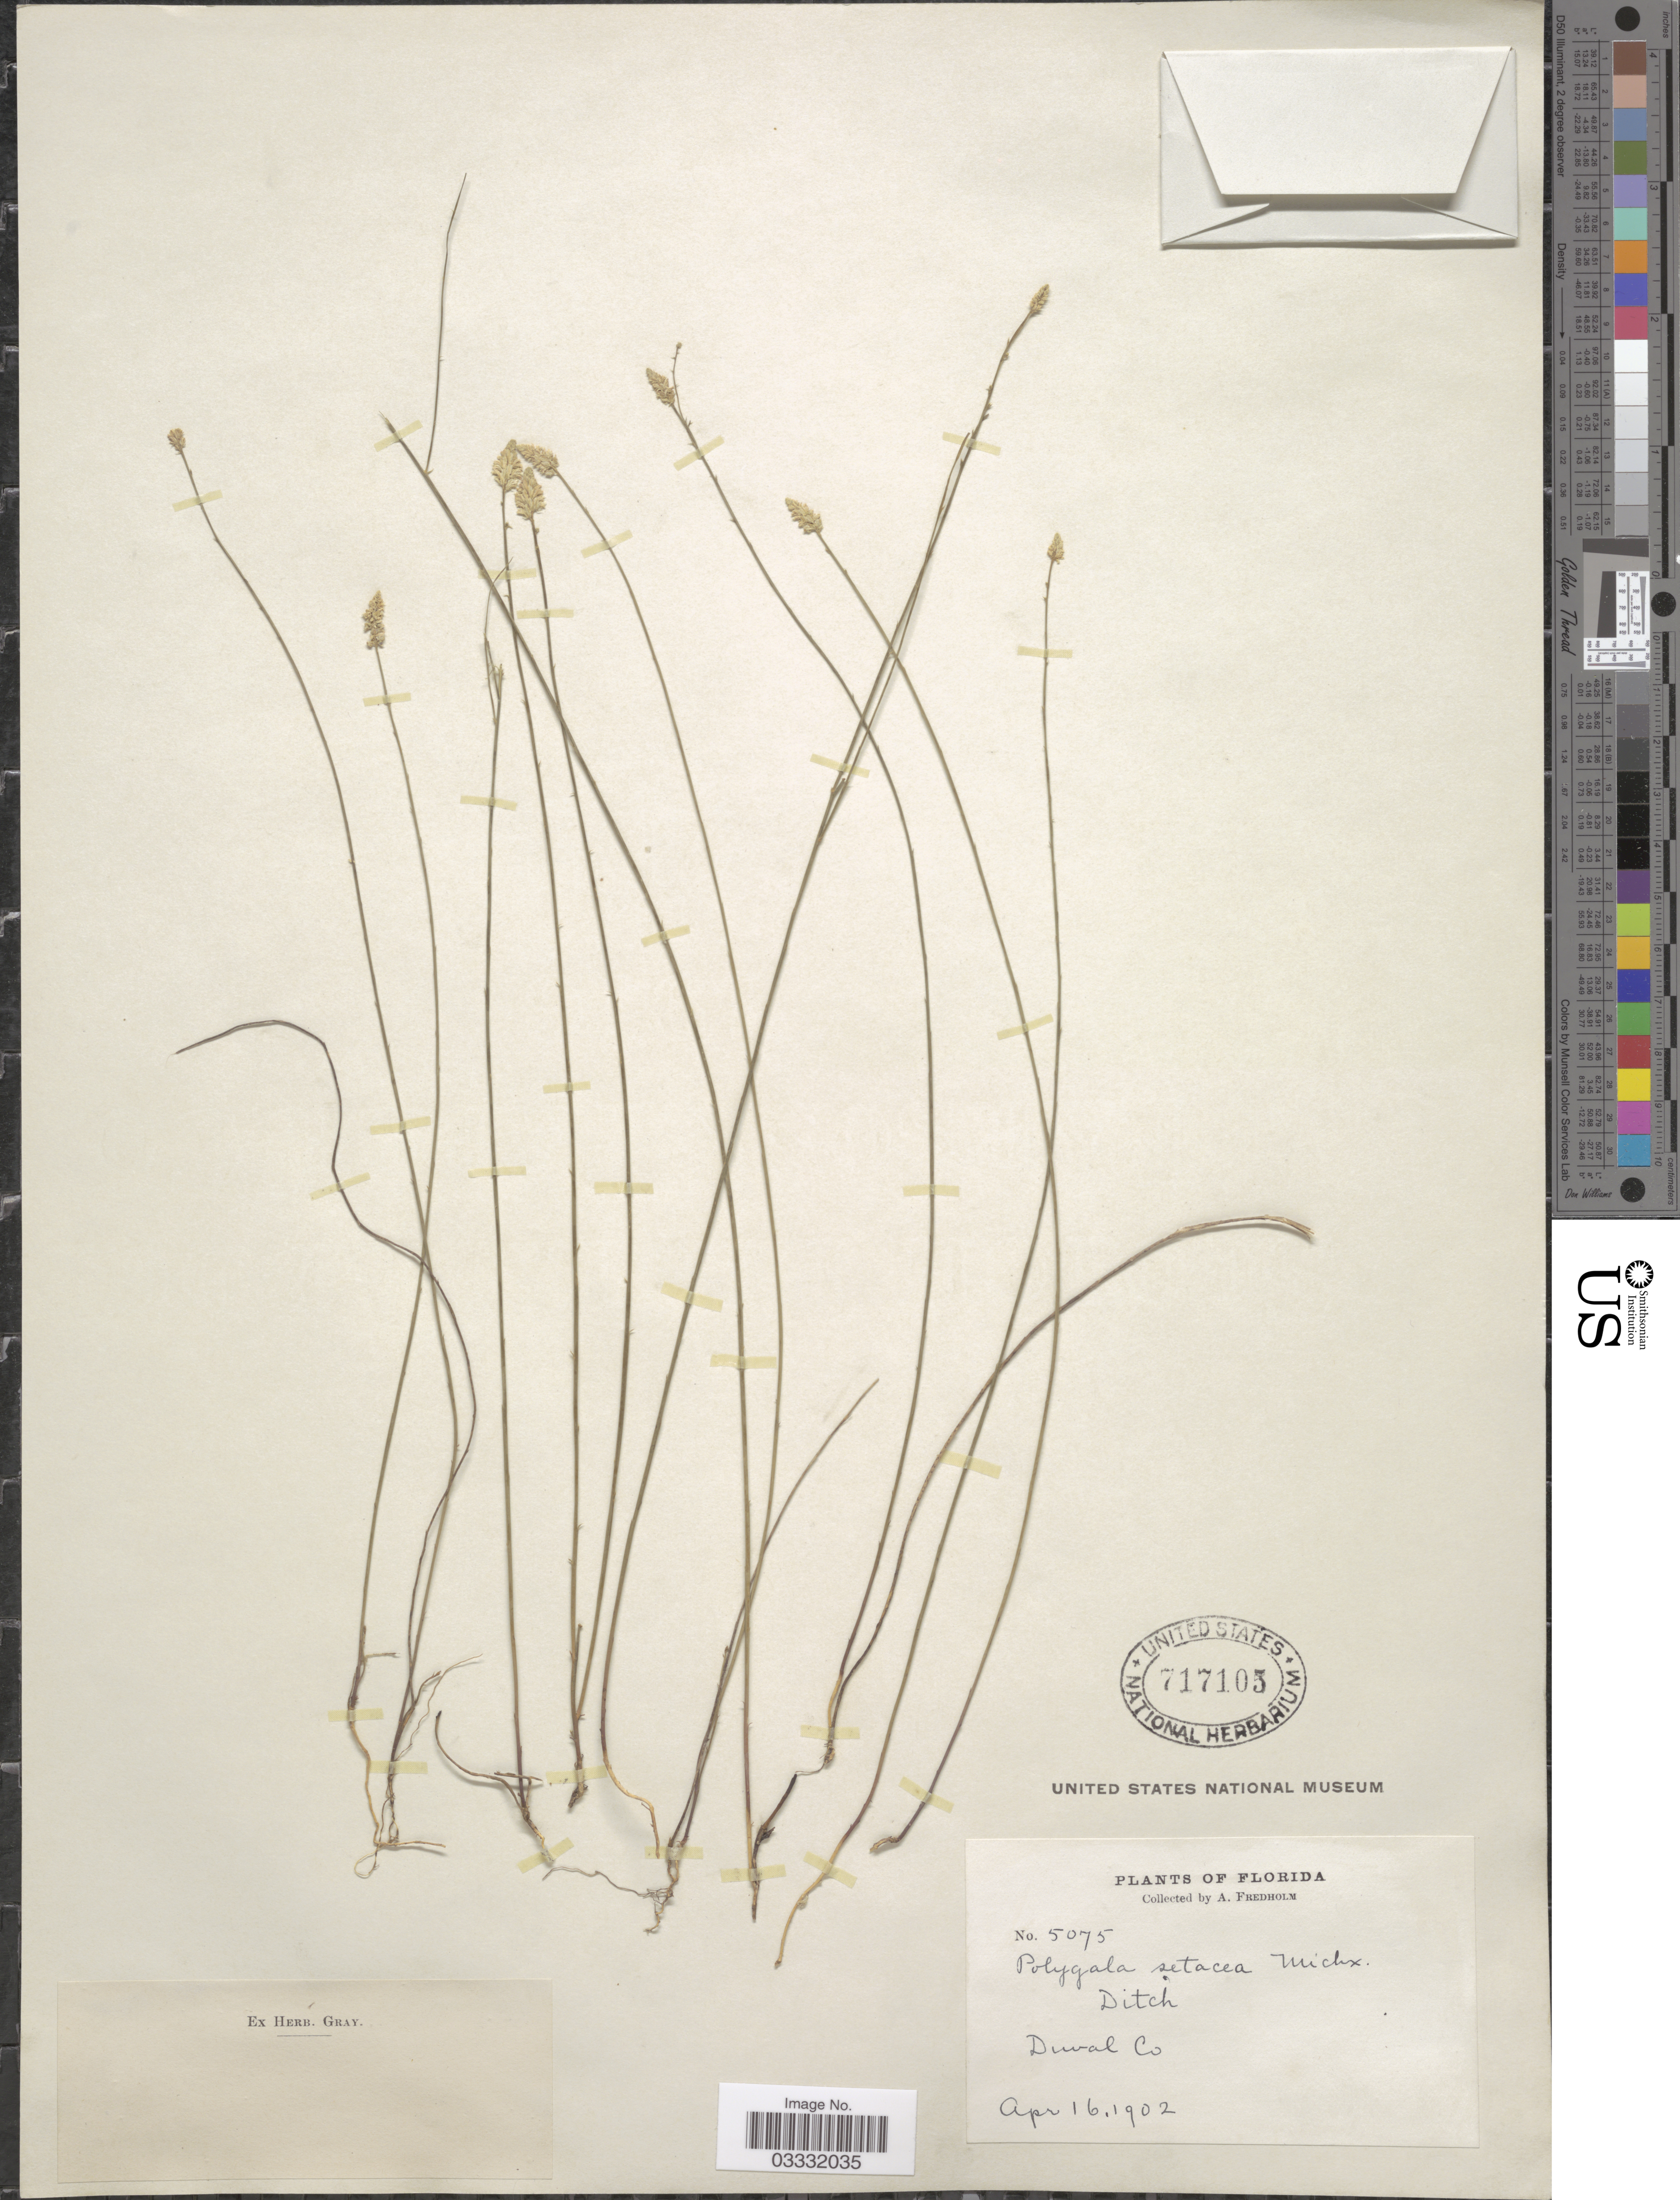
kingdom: Plantae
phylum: Tracheophyta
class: Magnoliopsida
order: Fabales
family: Polygalaceae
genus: Polygala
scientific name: Polygala setacea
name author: Michx.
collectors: A. Fredholm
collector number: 5075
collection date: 1902-04-16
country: United States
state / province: Florida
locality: Duval Co.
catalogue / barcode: US 717105